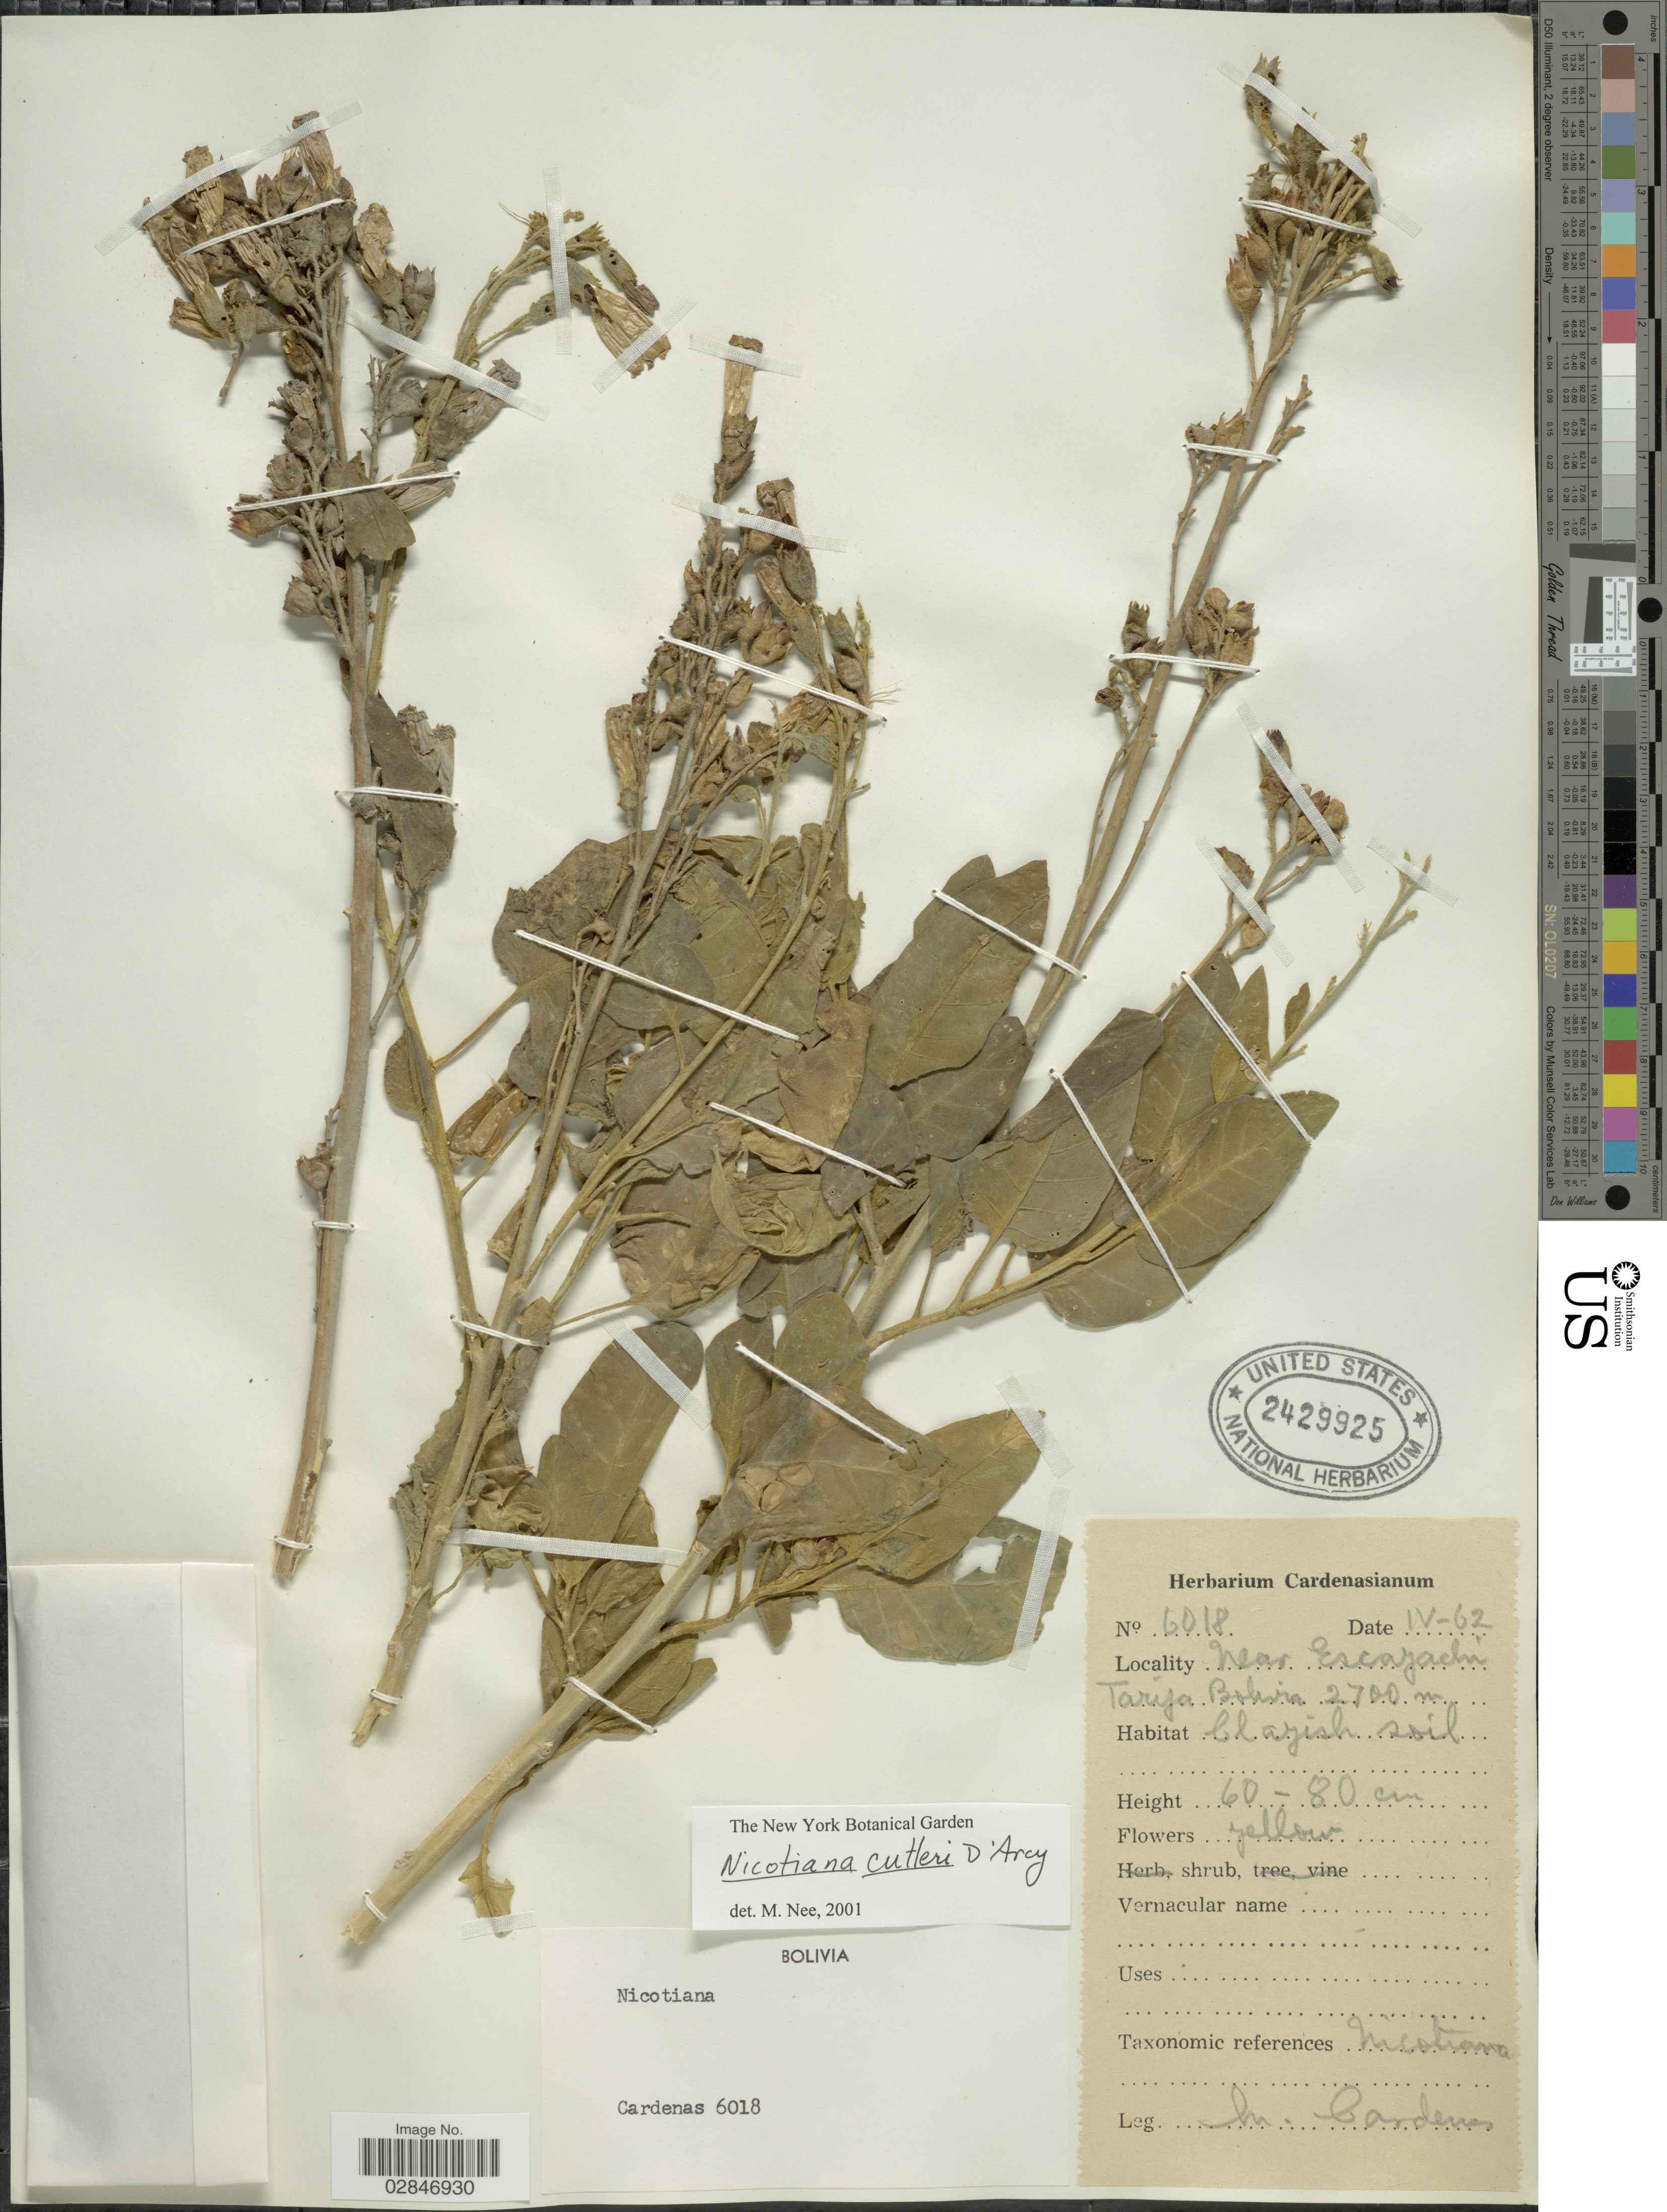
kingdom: Plantae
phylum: Tracheophyta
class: Magnoliopsida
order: Solanales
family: Solanaceae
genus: Nicotiana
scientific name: Nicotiana cutleri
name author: D'Arcy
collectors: M. Cárdenas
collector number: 6018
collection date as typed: Transcribed d/m/y: /4/62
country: Bolivia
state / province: Tarija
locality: Near Escayachi.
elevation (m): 2700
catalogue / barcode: US 2429925